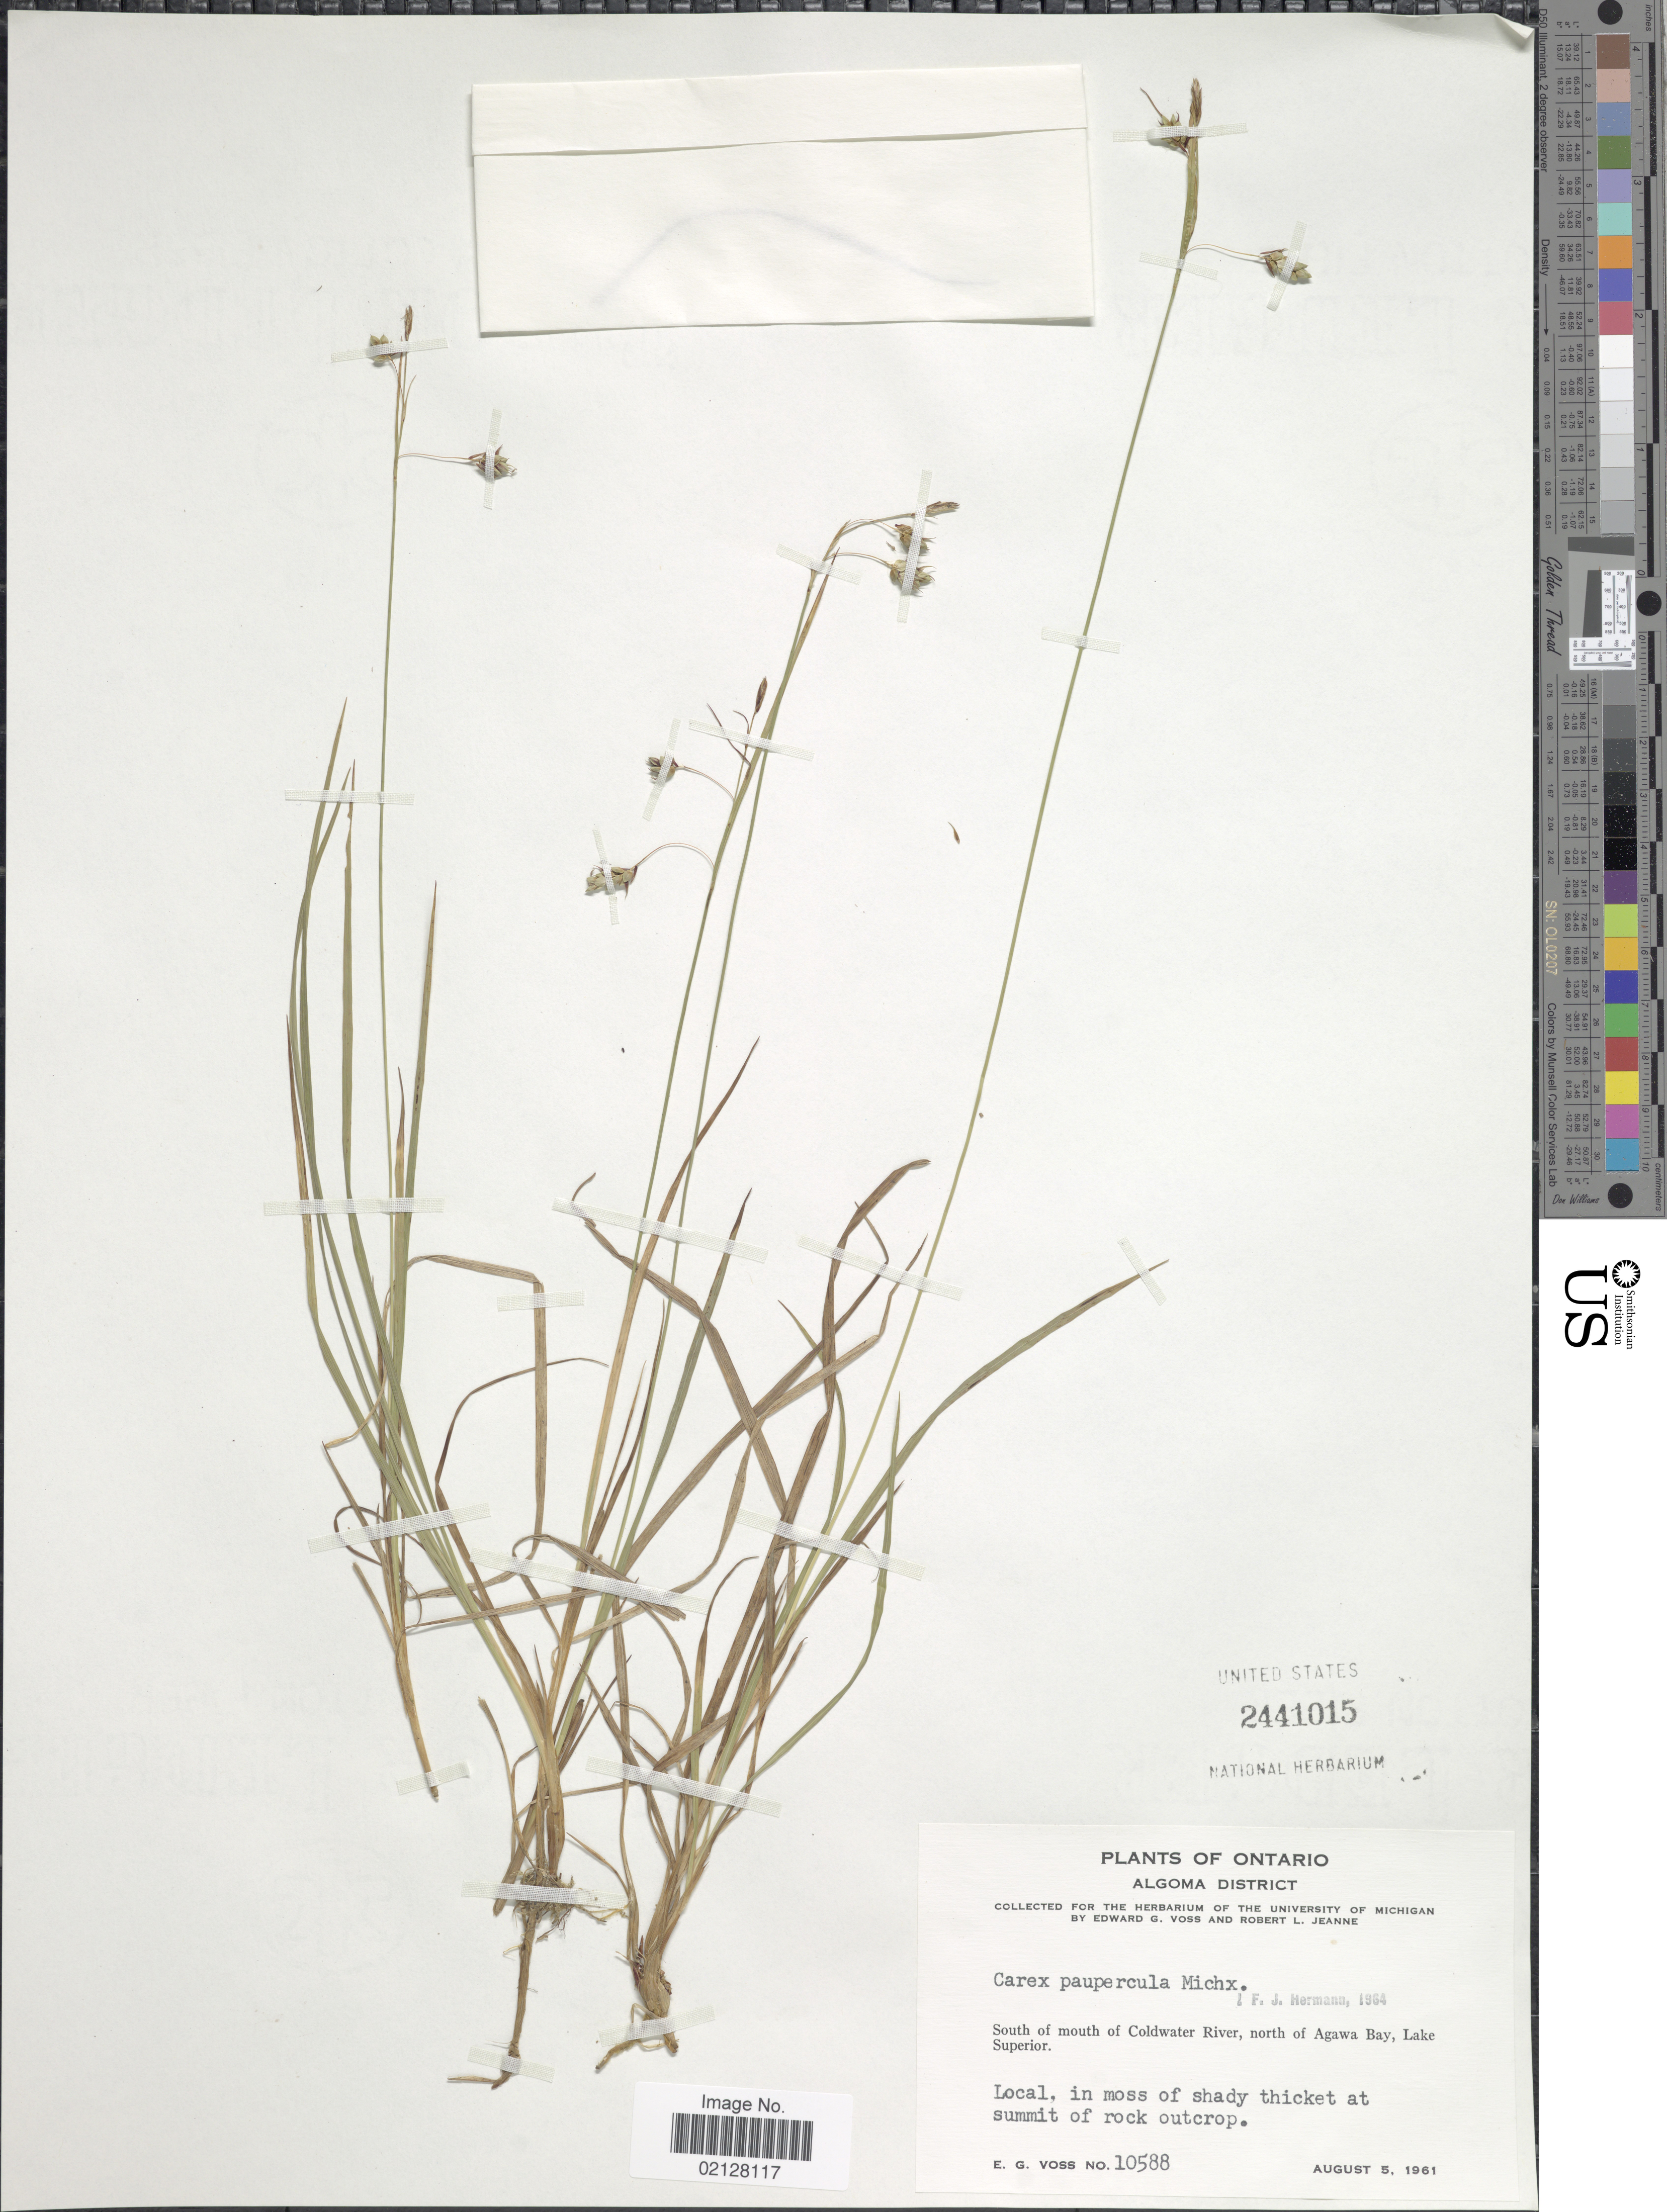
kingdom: Plantae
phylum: Tracheophyta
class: Liliopsida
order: Poales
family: Cyperaceae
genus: Carex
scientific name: Carex magellanica subsp. irrigua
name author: (Wahlenb.) Hiitonen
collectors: E. G. Voss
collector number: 10588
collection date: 1961-08-05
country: Canada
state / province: Ontario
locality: Algoma District. South of mouth of Coldwater River, north of Agawa Bay, Lake Superior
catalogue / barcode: US 2441015